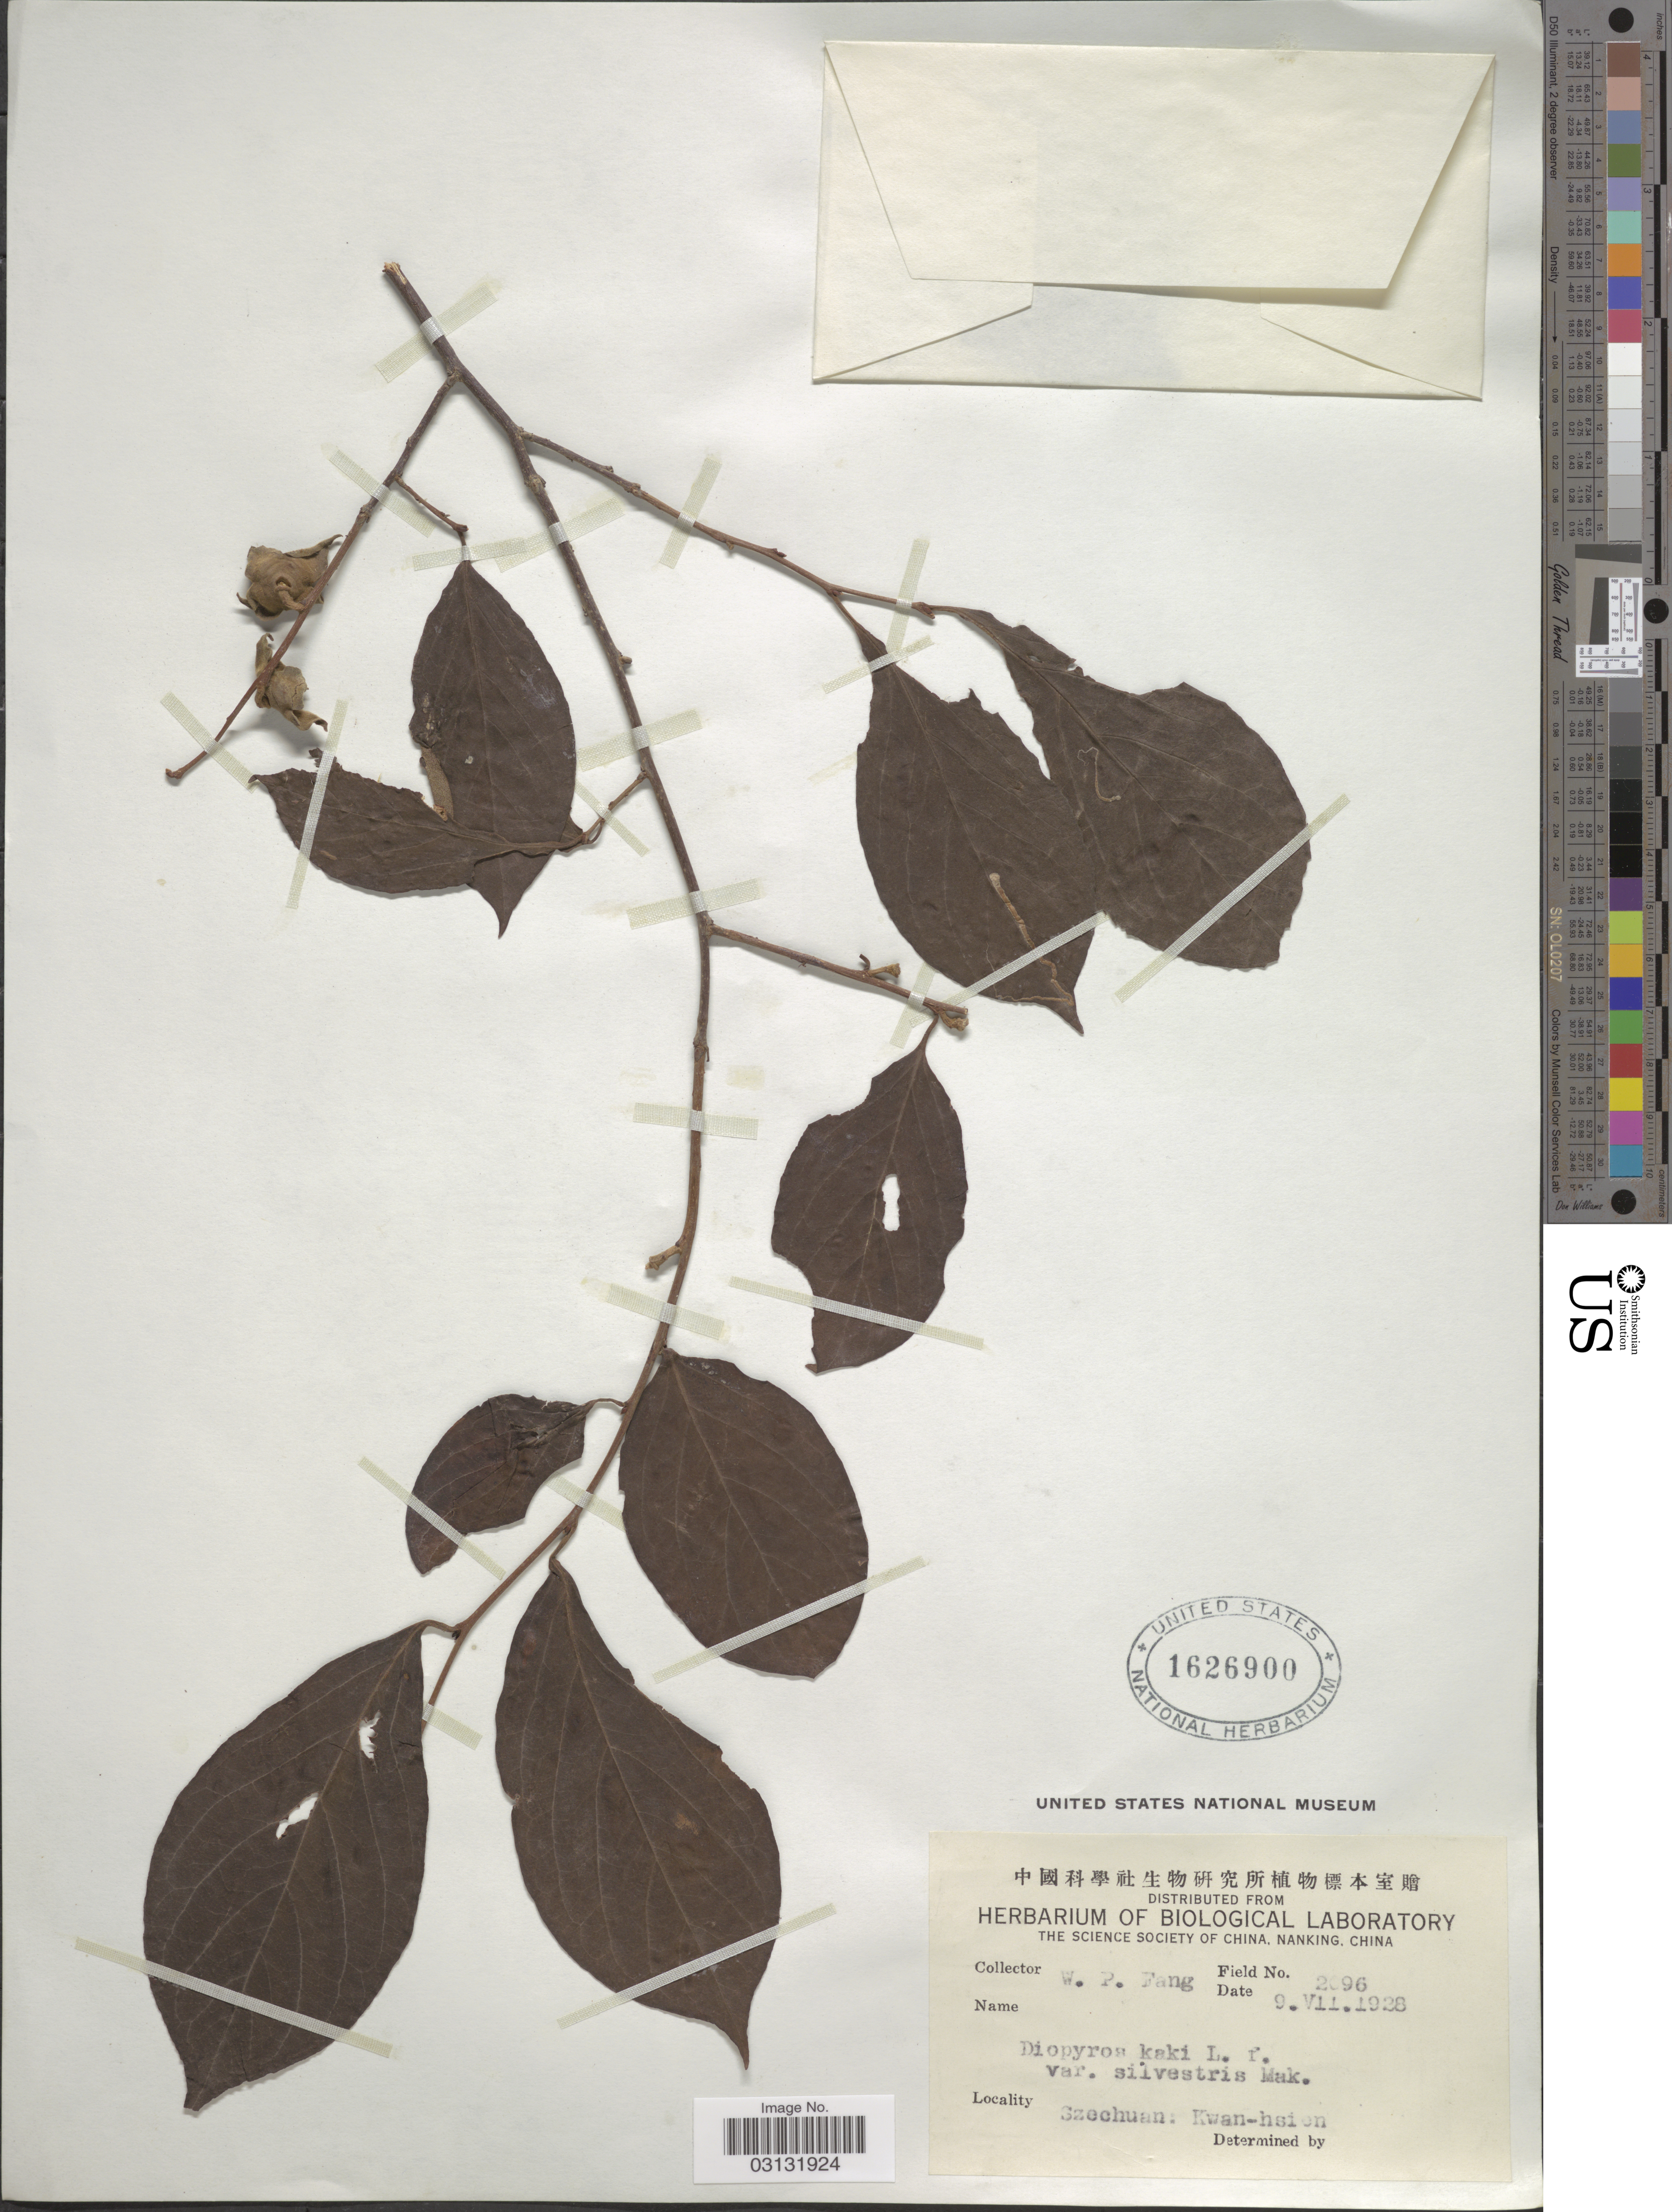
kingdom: Plantae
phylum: Tracheophyta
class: Magnoliopsida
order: Ericales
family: Ebenaceae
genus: Diospyros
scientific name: Diospyros kaki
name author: Thunb.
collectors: W. P. Fang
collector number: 2096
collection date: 1928-07-09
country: China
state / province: Sichuan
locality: Szechuan: Kwan-hsien.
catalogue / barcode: US 1626900